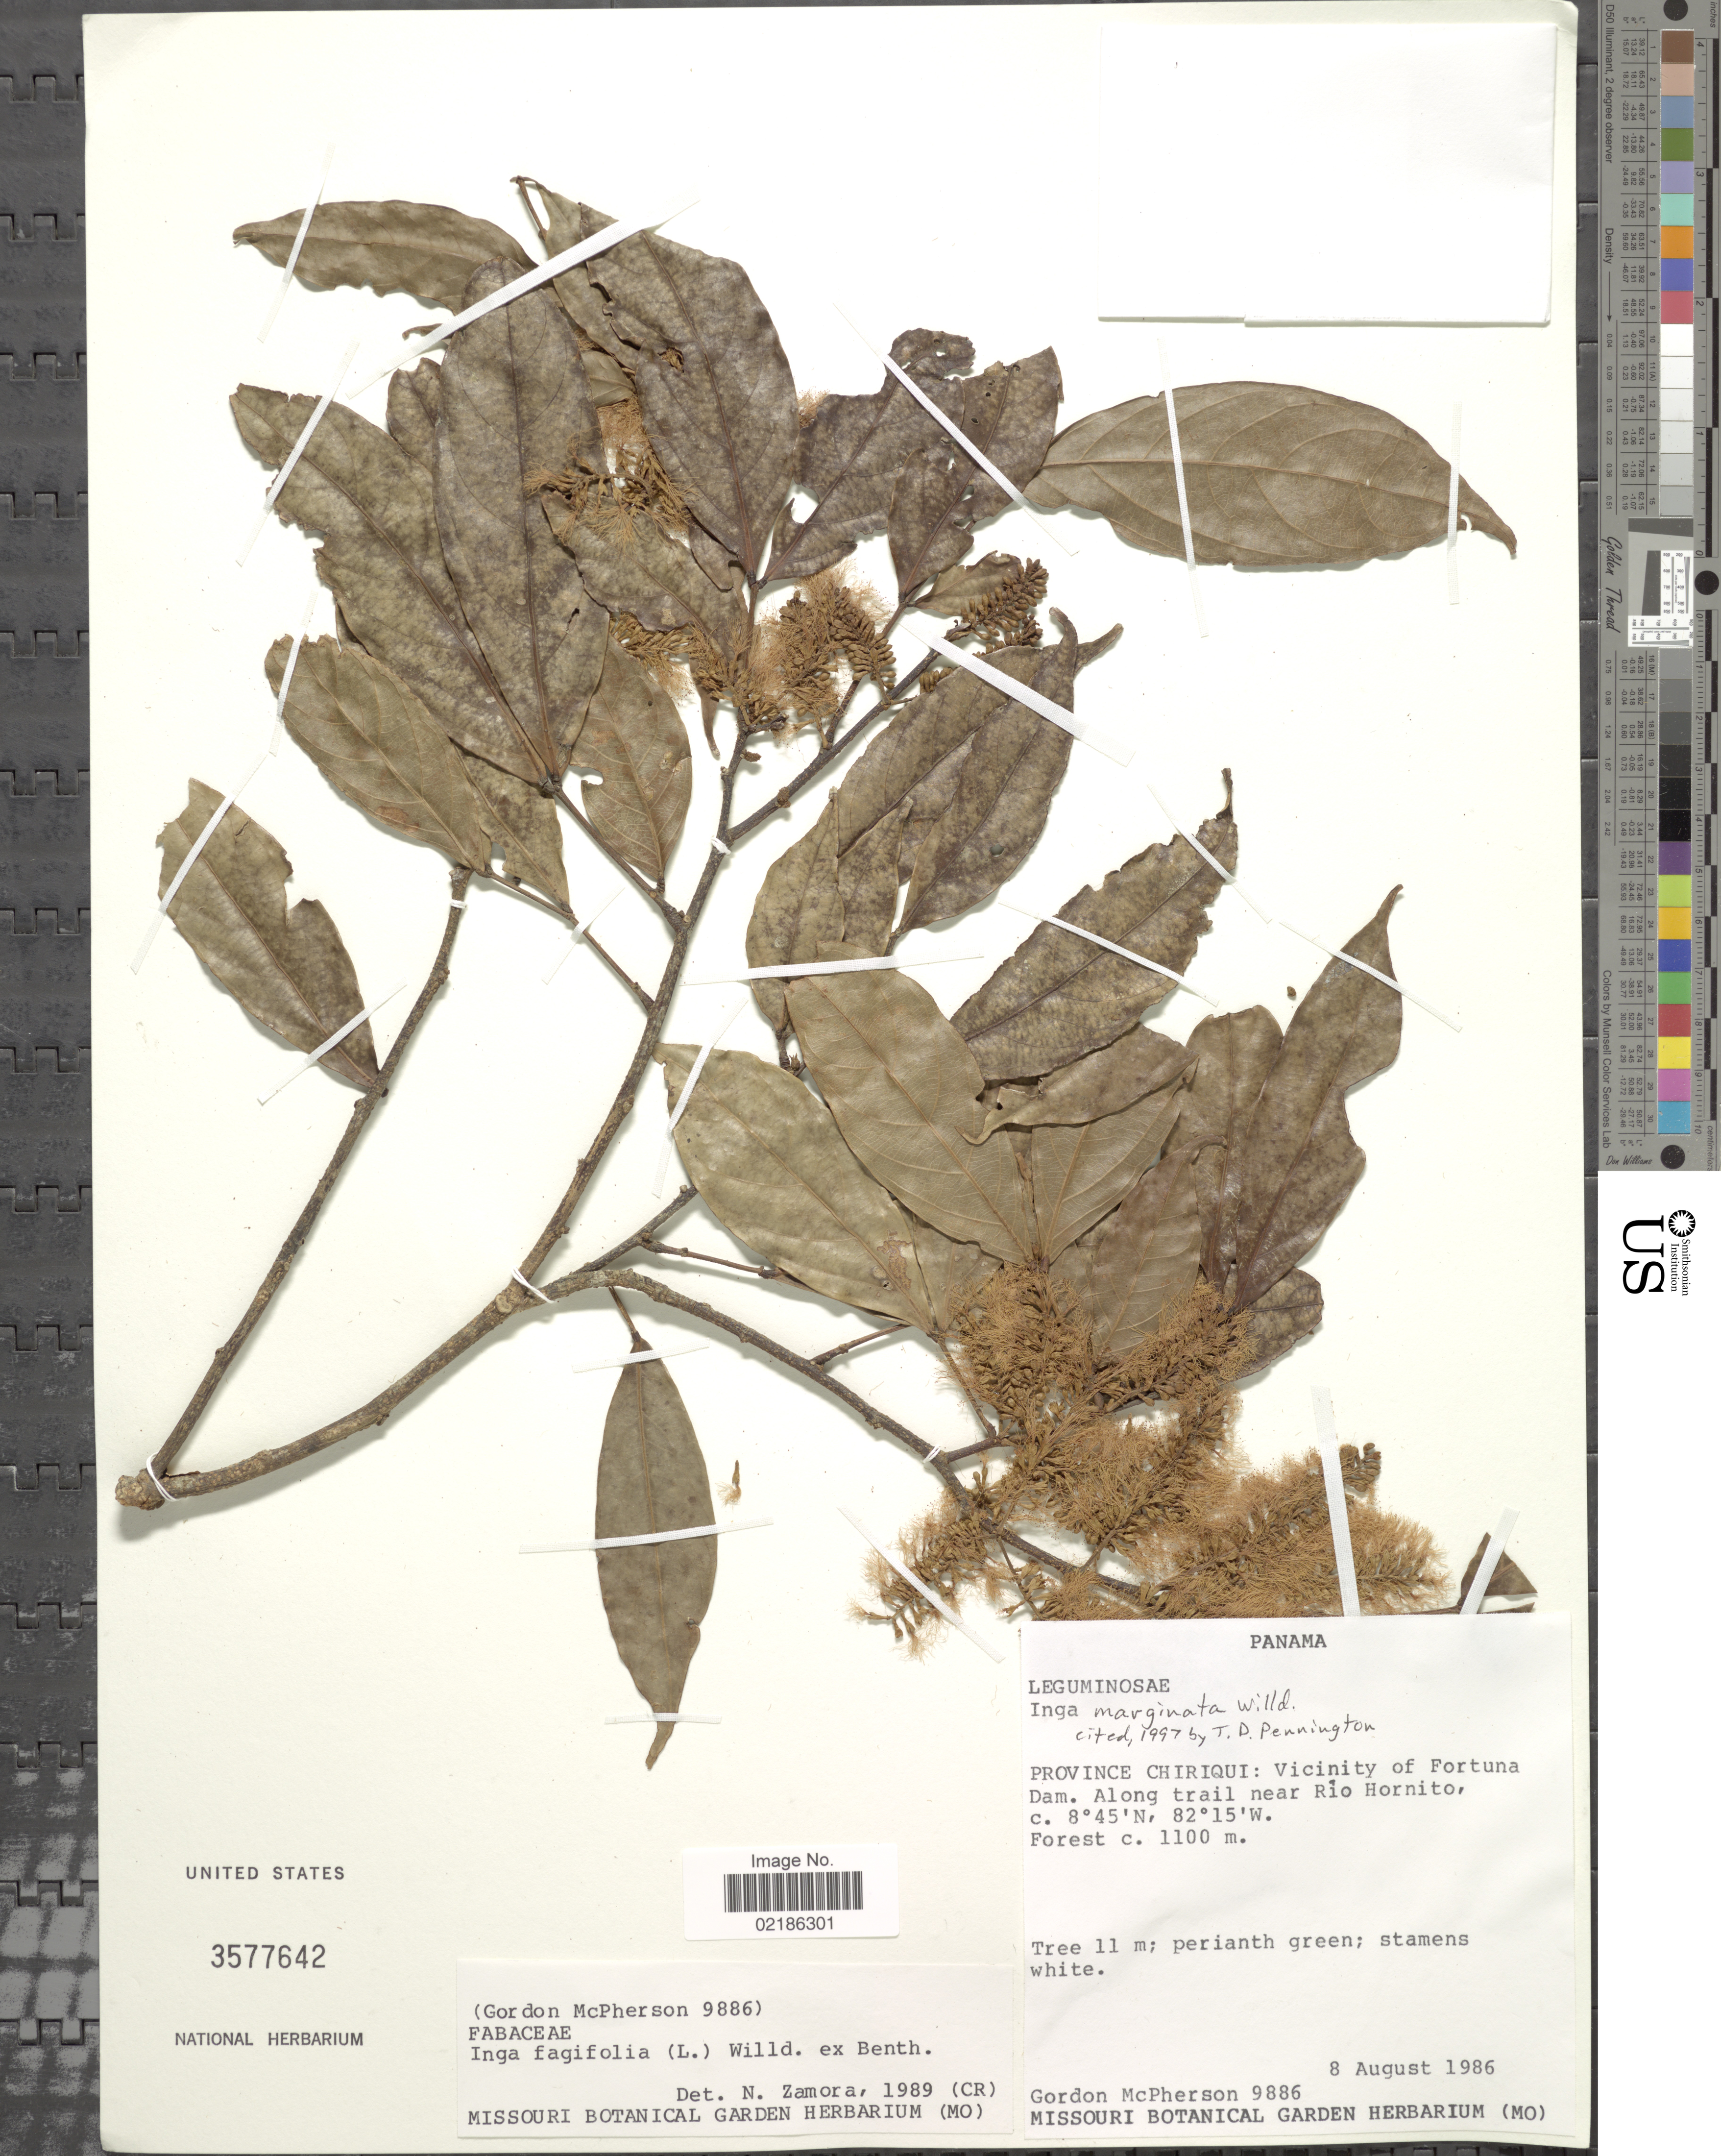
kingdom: Plantae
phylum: Tracheophyta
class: Magnoliopsida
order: Fabales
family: Fabaceae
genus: Inga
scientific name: Inga marginata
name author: Willd.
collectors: G. D. McPherson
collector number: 9886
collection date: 1986-08-08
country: Panama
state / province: Chiriqui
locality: Vicinity of Fortuna Dam, along trail near Rio Hornito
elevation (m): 1100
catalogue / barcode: US 3577642